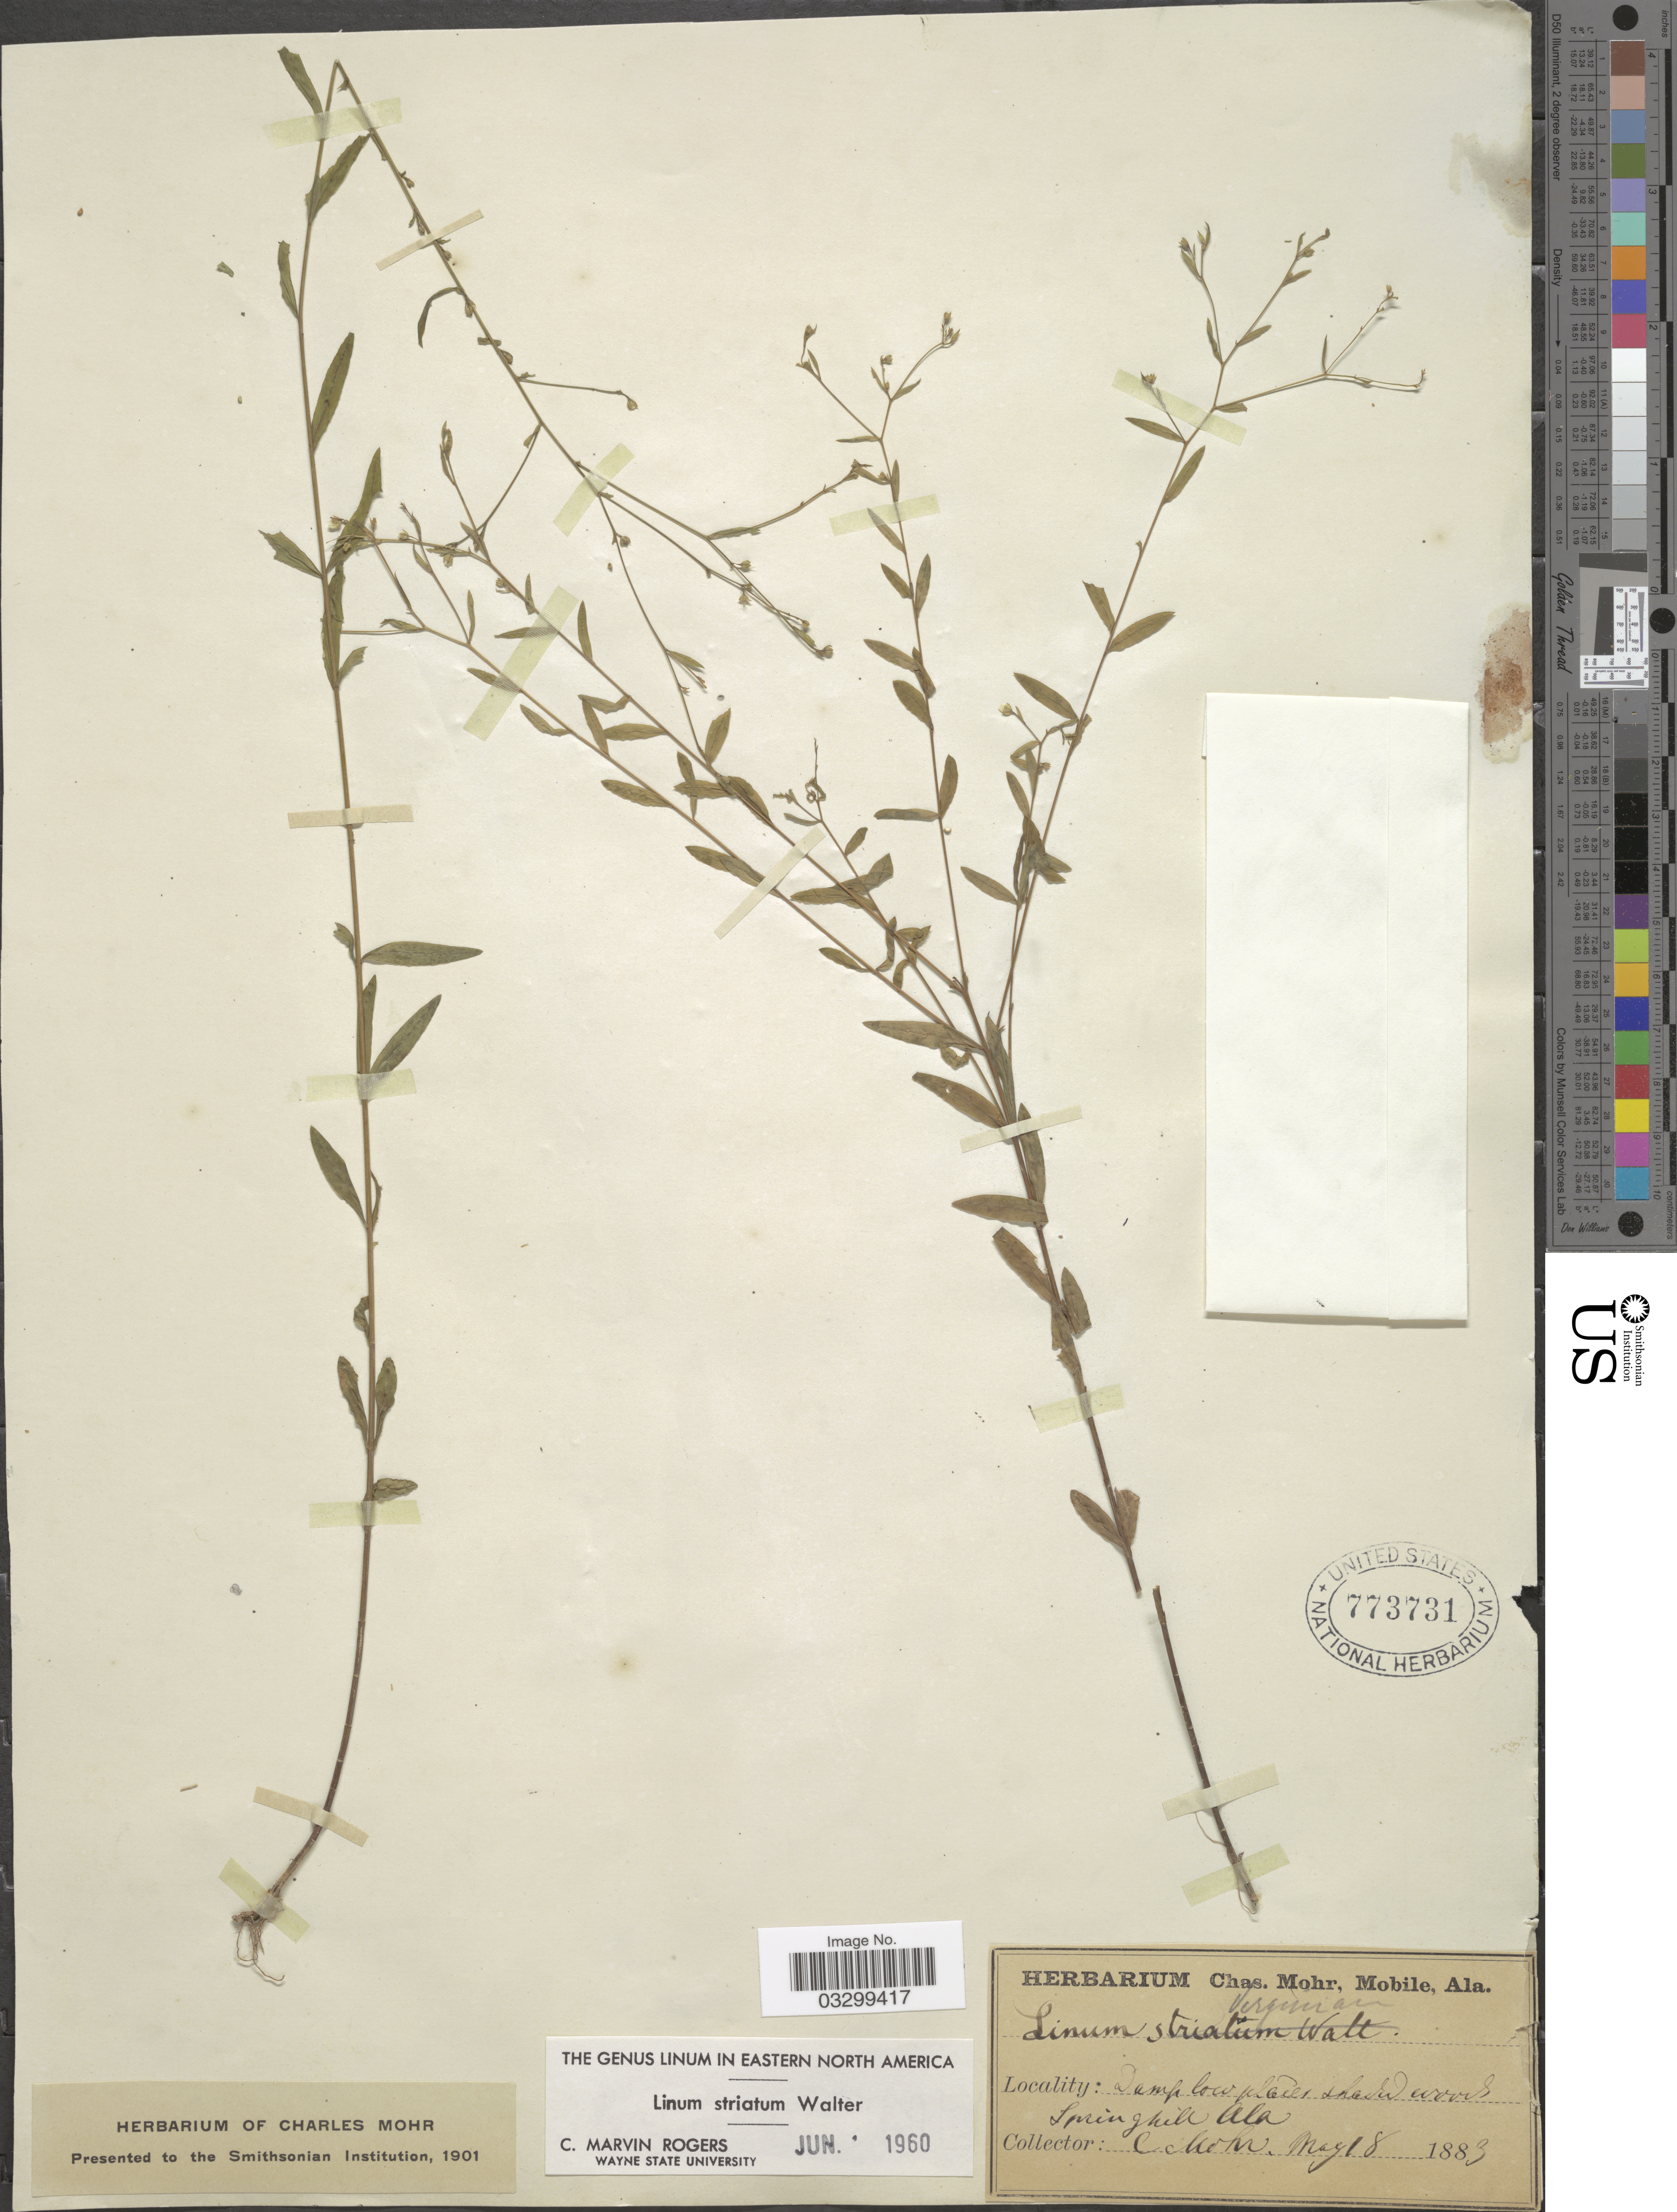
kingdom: Plantae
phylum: Tracheophyta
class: Magnoliopsida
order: Malpighiales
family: Linaceae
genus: Linum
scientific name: Linum striatum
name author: Walter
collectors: Mohr, C. T. (herbarium)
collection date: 1883-05-18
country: United States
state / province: Alabama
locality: Springhill.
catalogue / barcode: US 773731